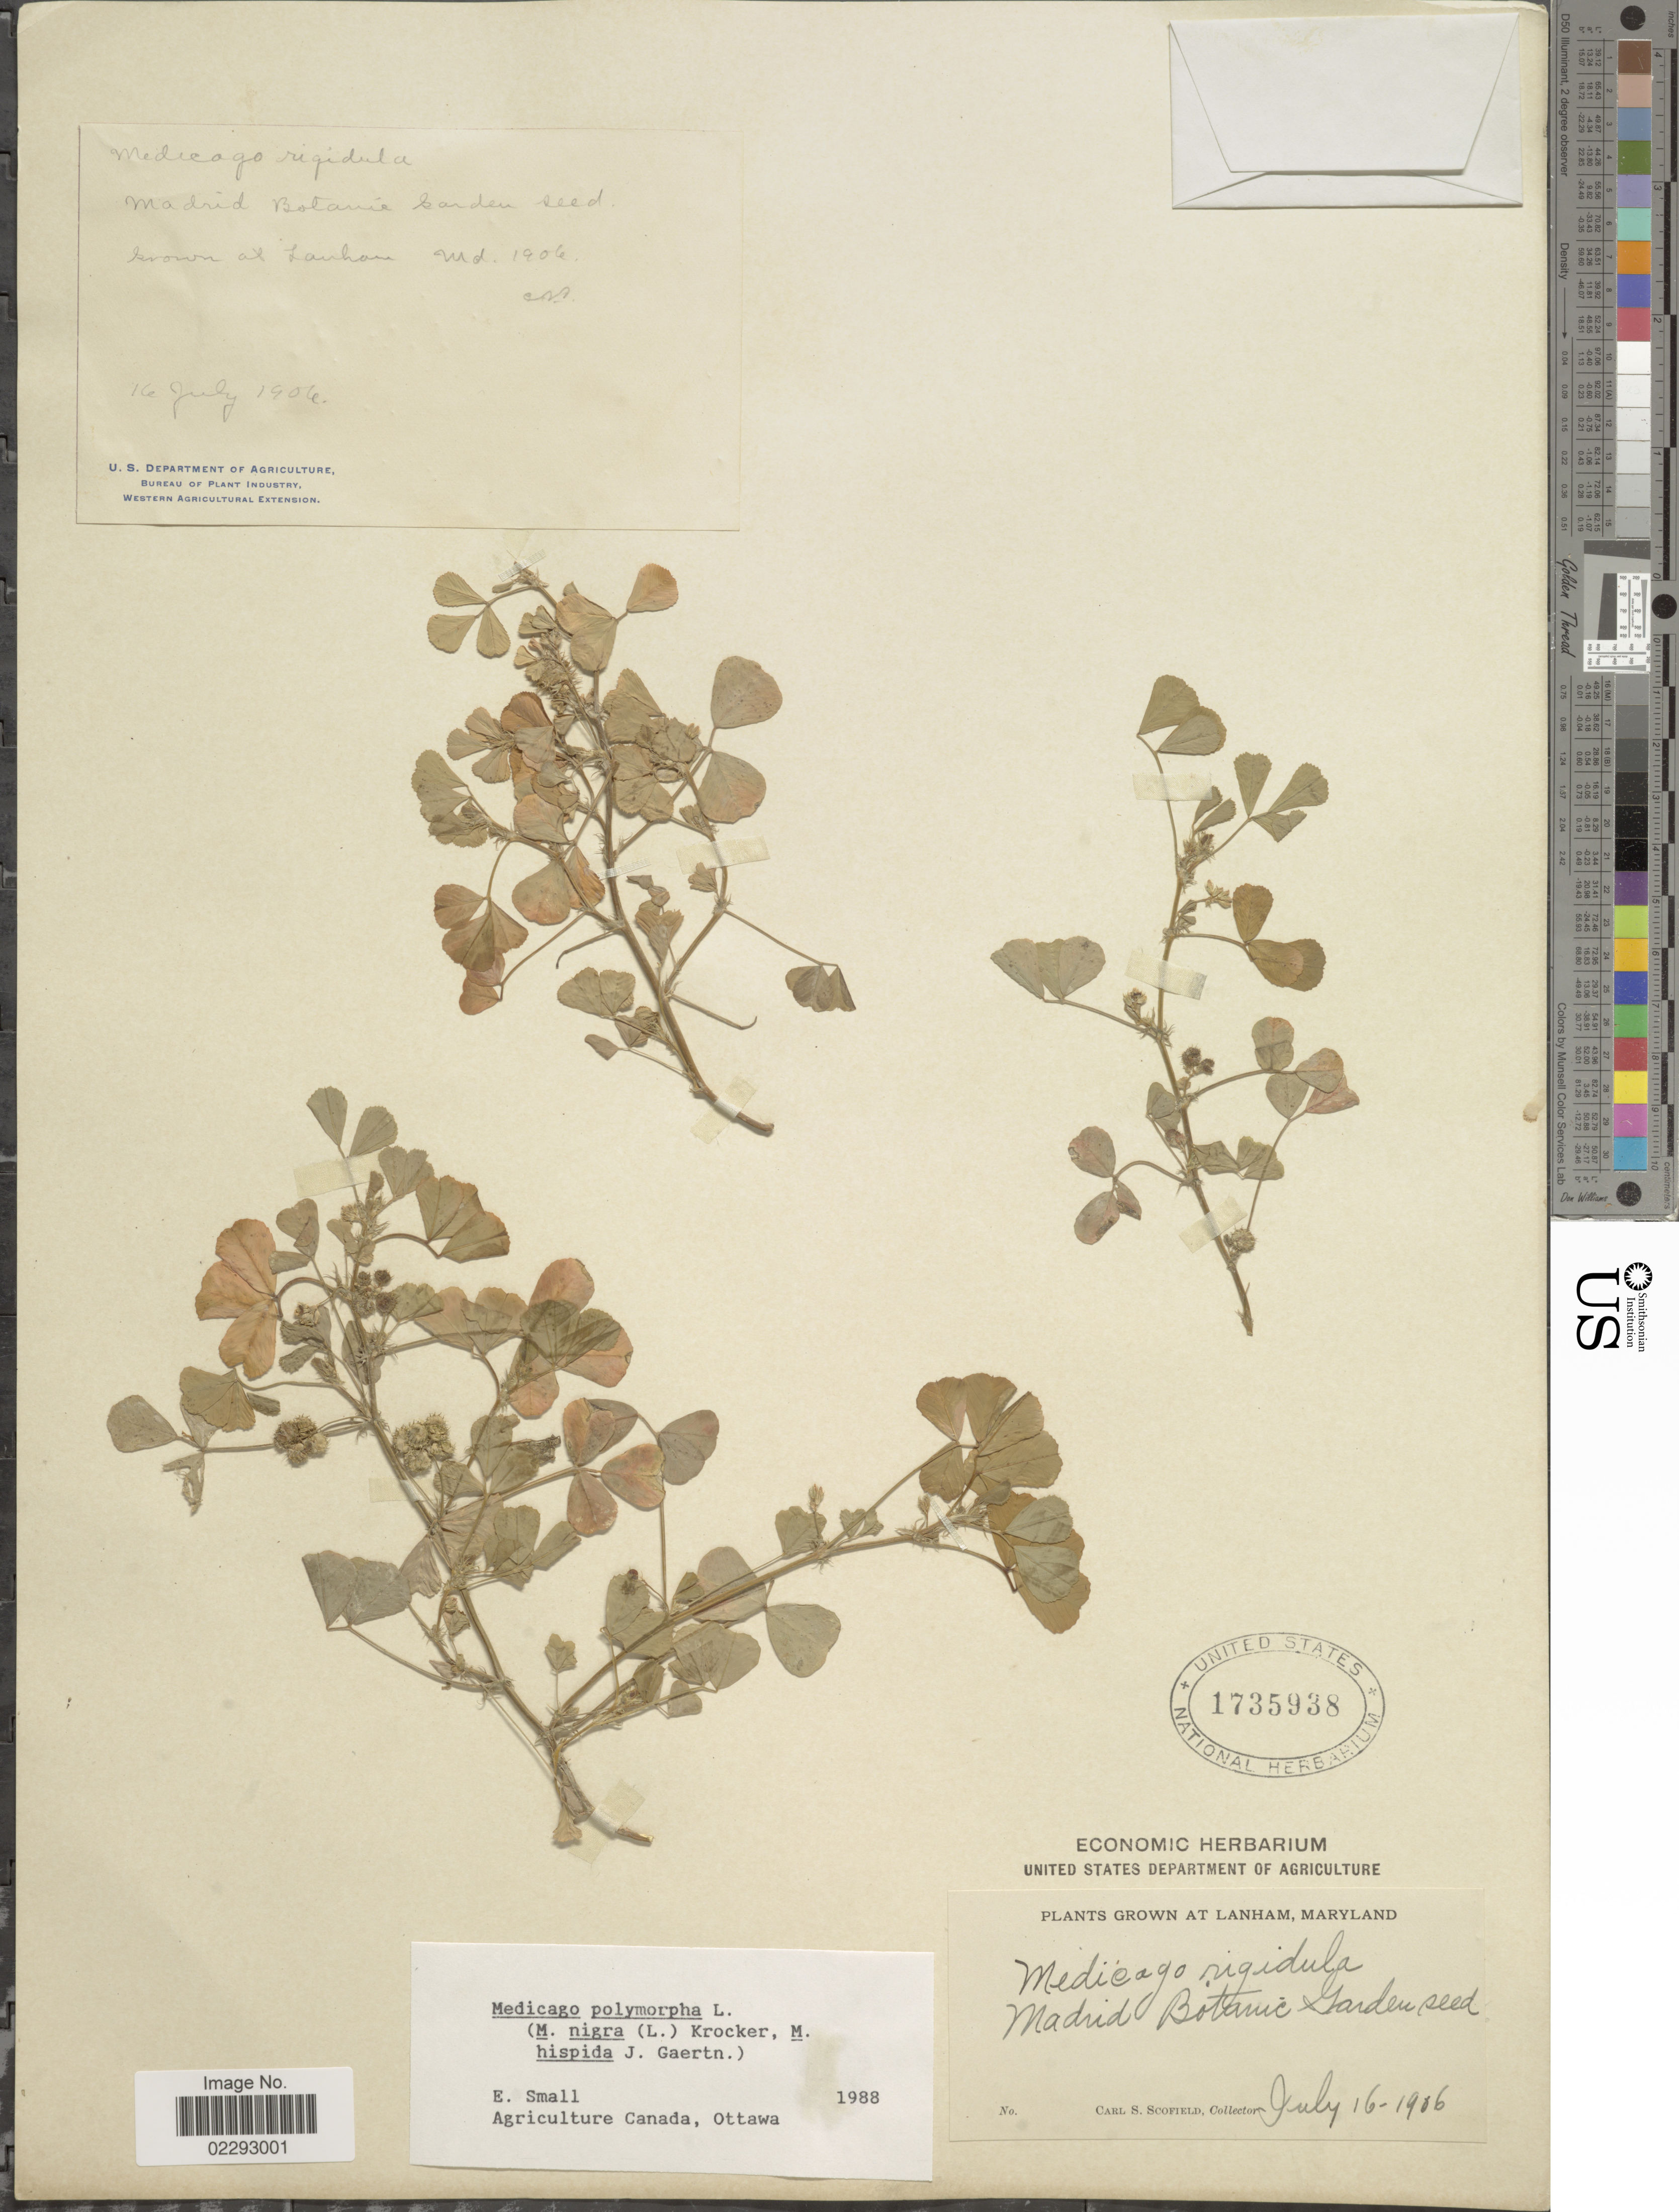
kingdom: Plantae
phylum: Tracheophyta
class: Magnoliopsida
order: Fabales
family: Fabaceae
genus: Medicago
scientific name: Medicago polymorpha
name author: L.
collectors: C. Scofield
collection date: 1906-07-16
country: United States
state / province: Maryland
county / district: Prince George's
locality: Lanham, Maryland.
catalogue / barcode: US 1735938